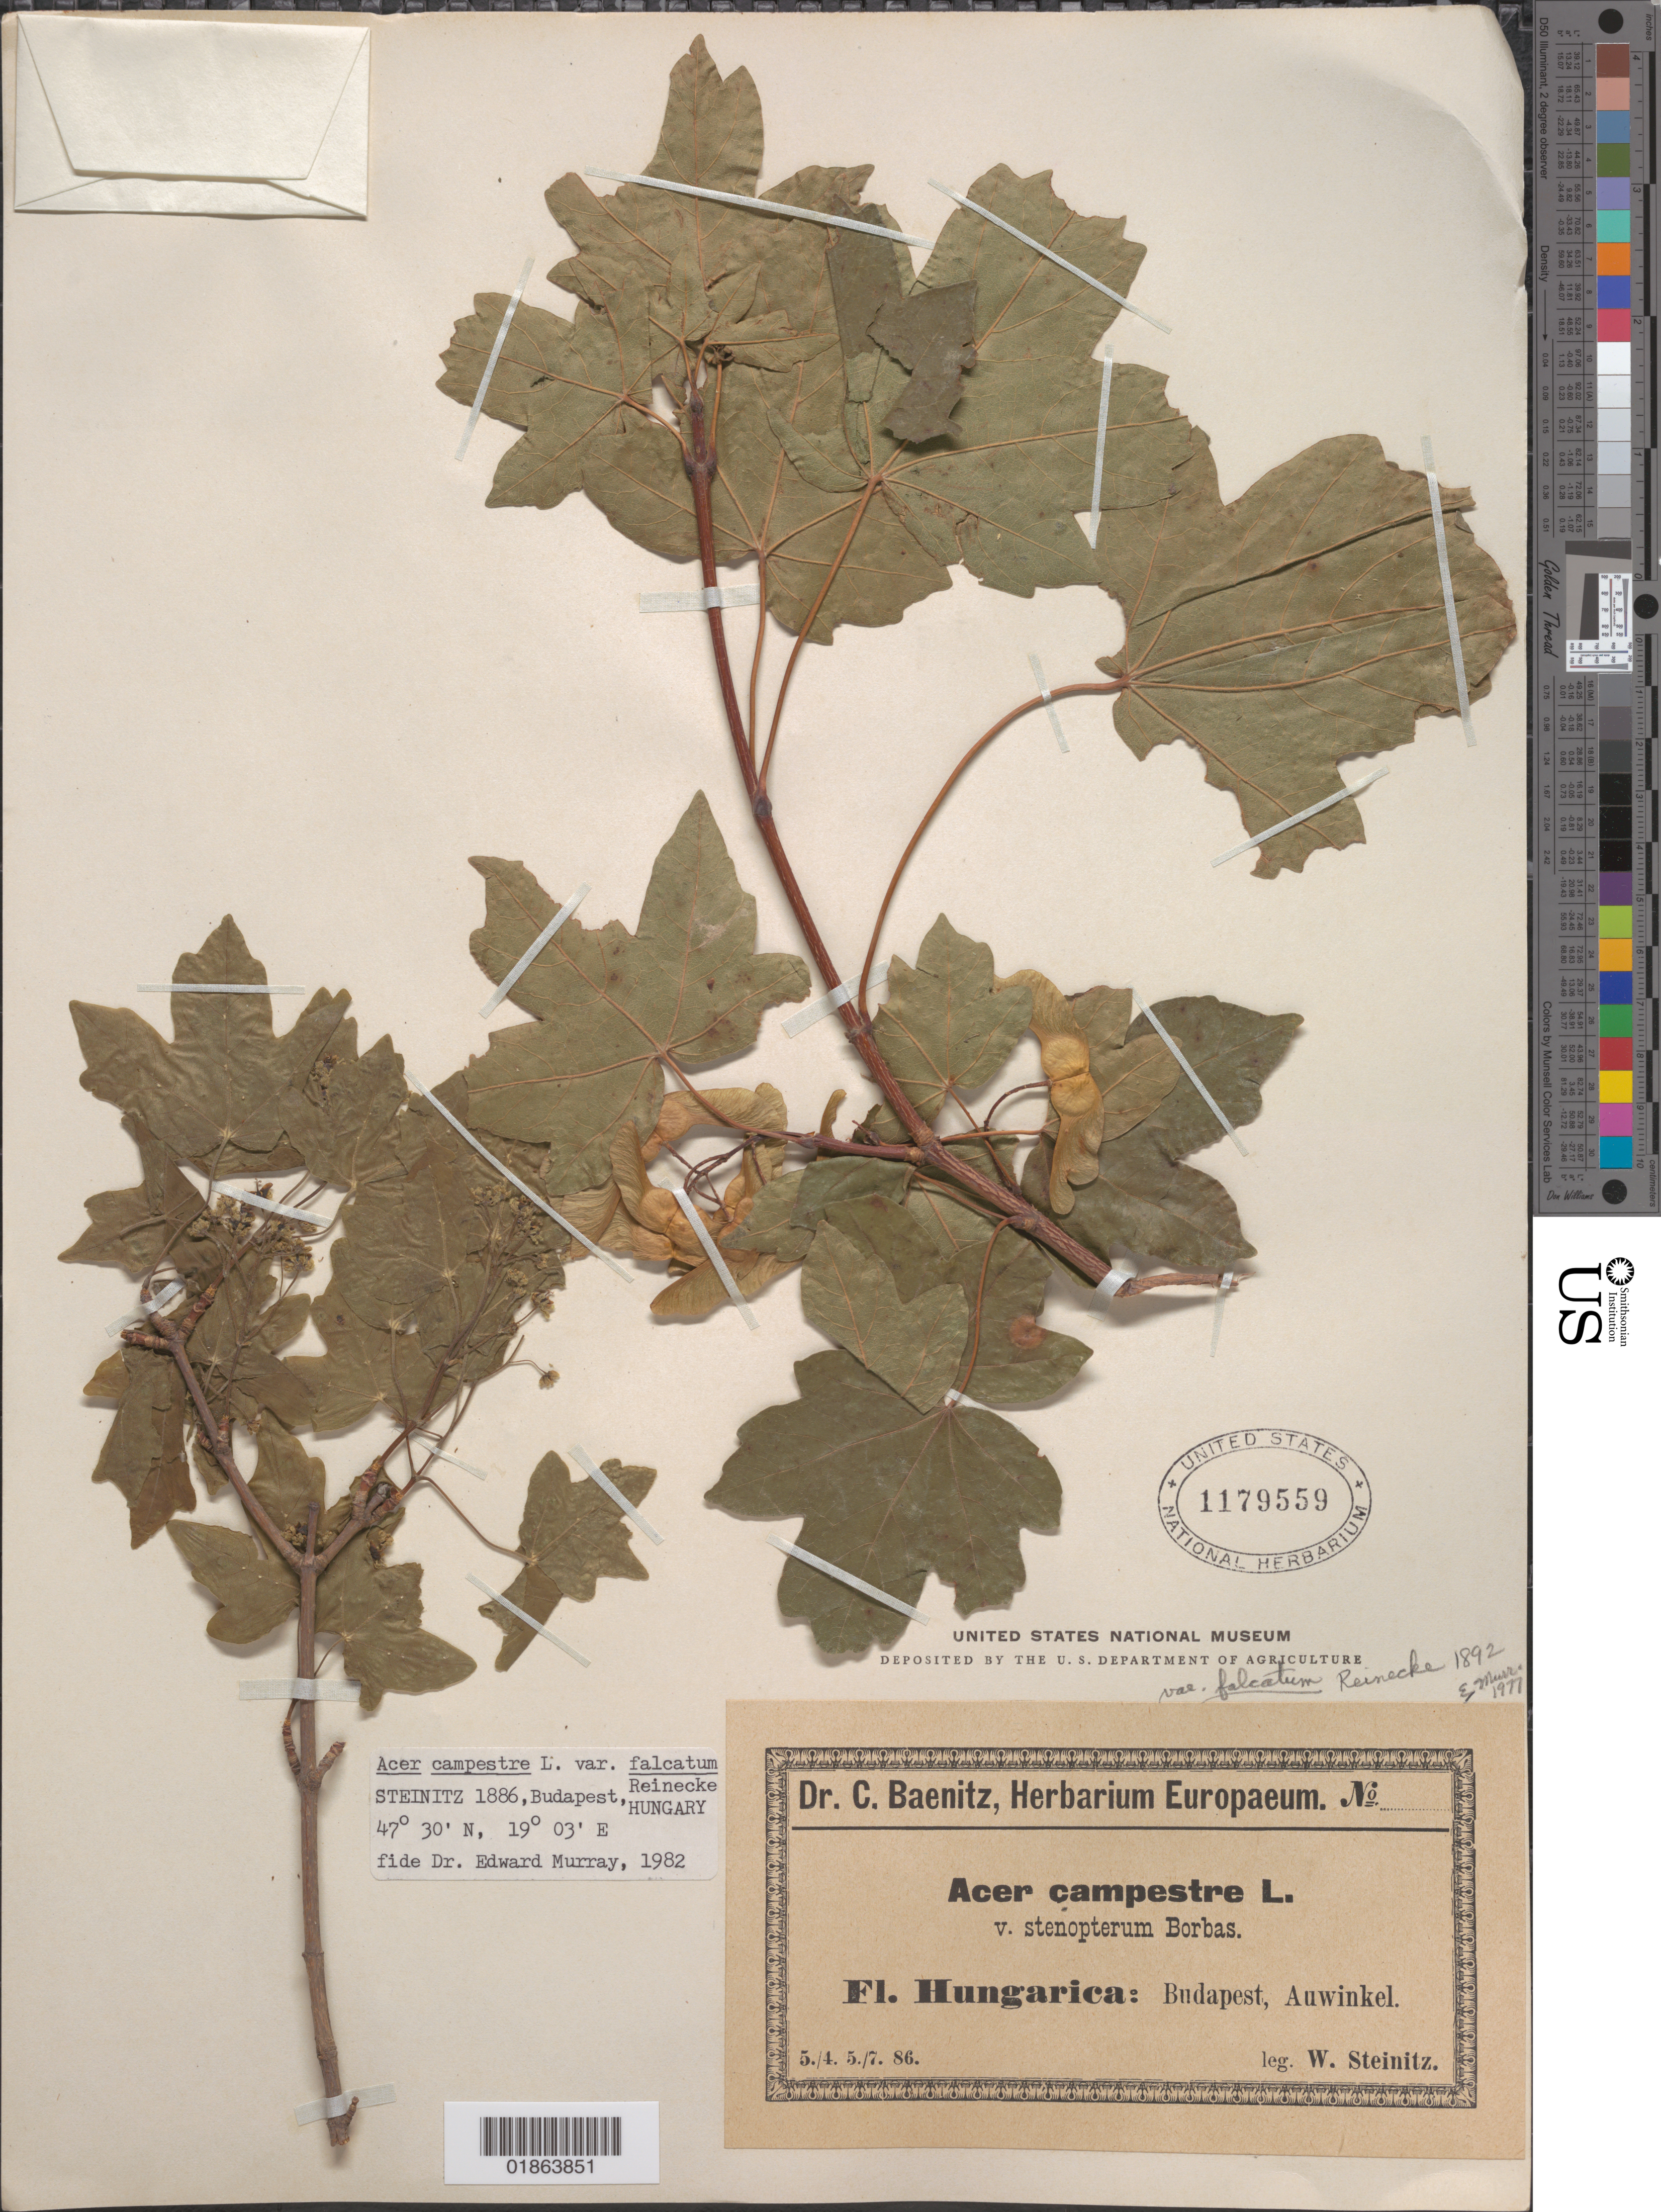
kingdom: Plantae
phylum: Tracheophyta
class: Magnoliopsida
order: Sapindales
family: Sapindaceae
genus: Acer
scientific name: Acer campestre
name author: L.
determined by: Murray, Edward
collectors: W. Steinitz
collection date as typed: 5./4. 5./7. 86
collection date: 1886-04-05,1886-07-05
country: Hungary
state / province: Budapest, Capital District of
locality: Budapest, Auwinkel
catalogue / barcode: US 1179559